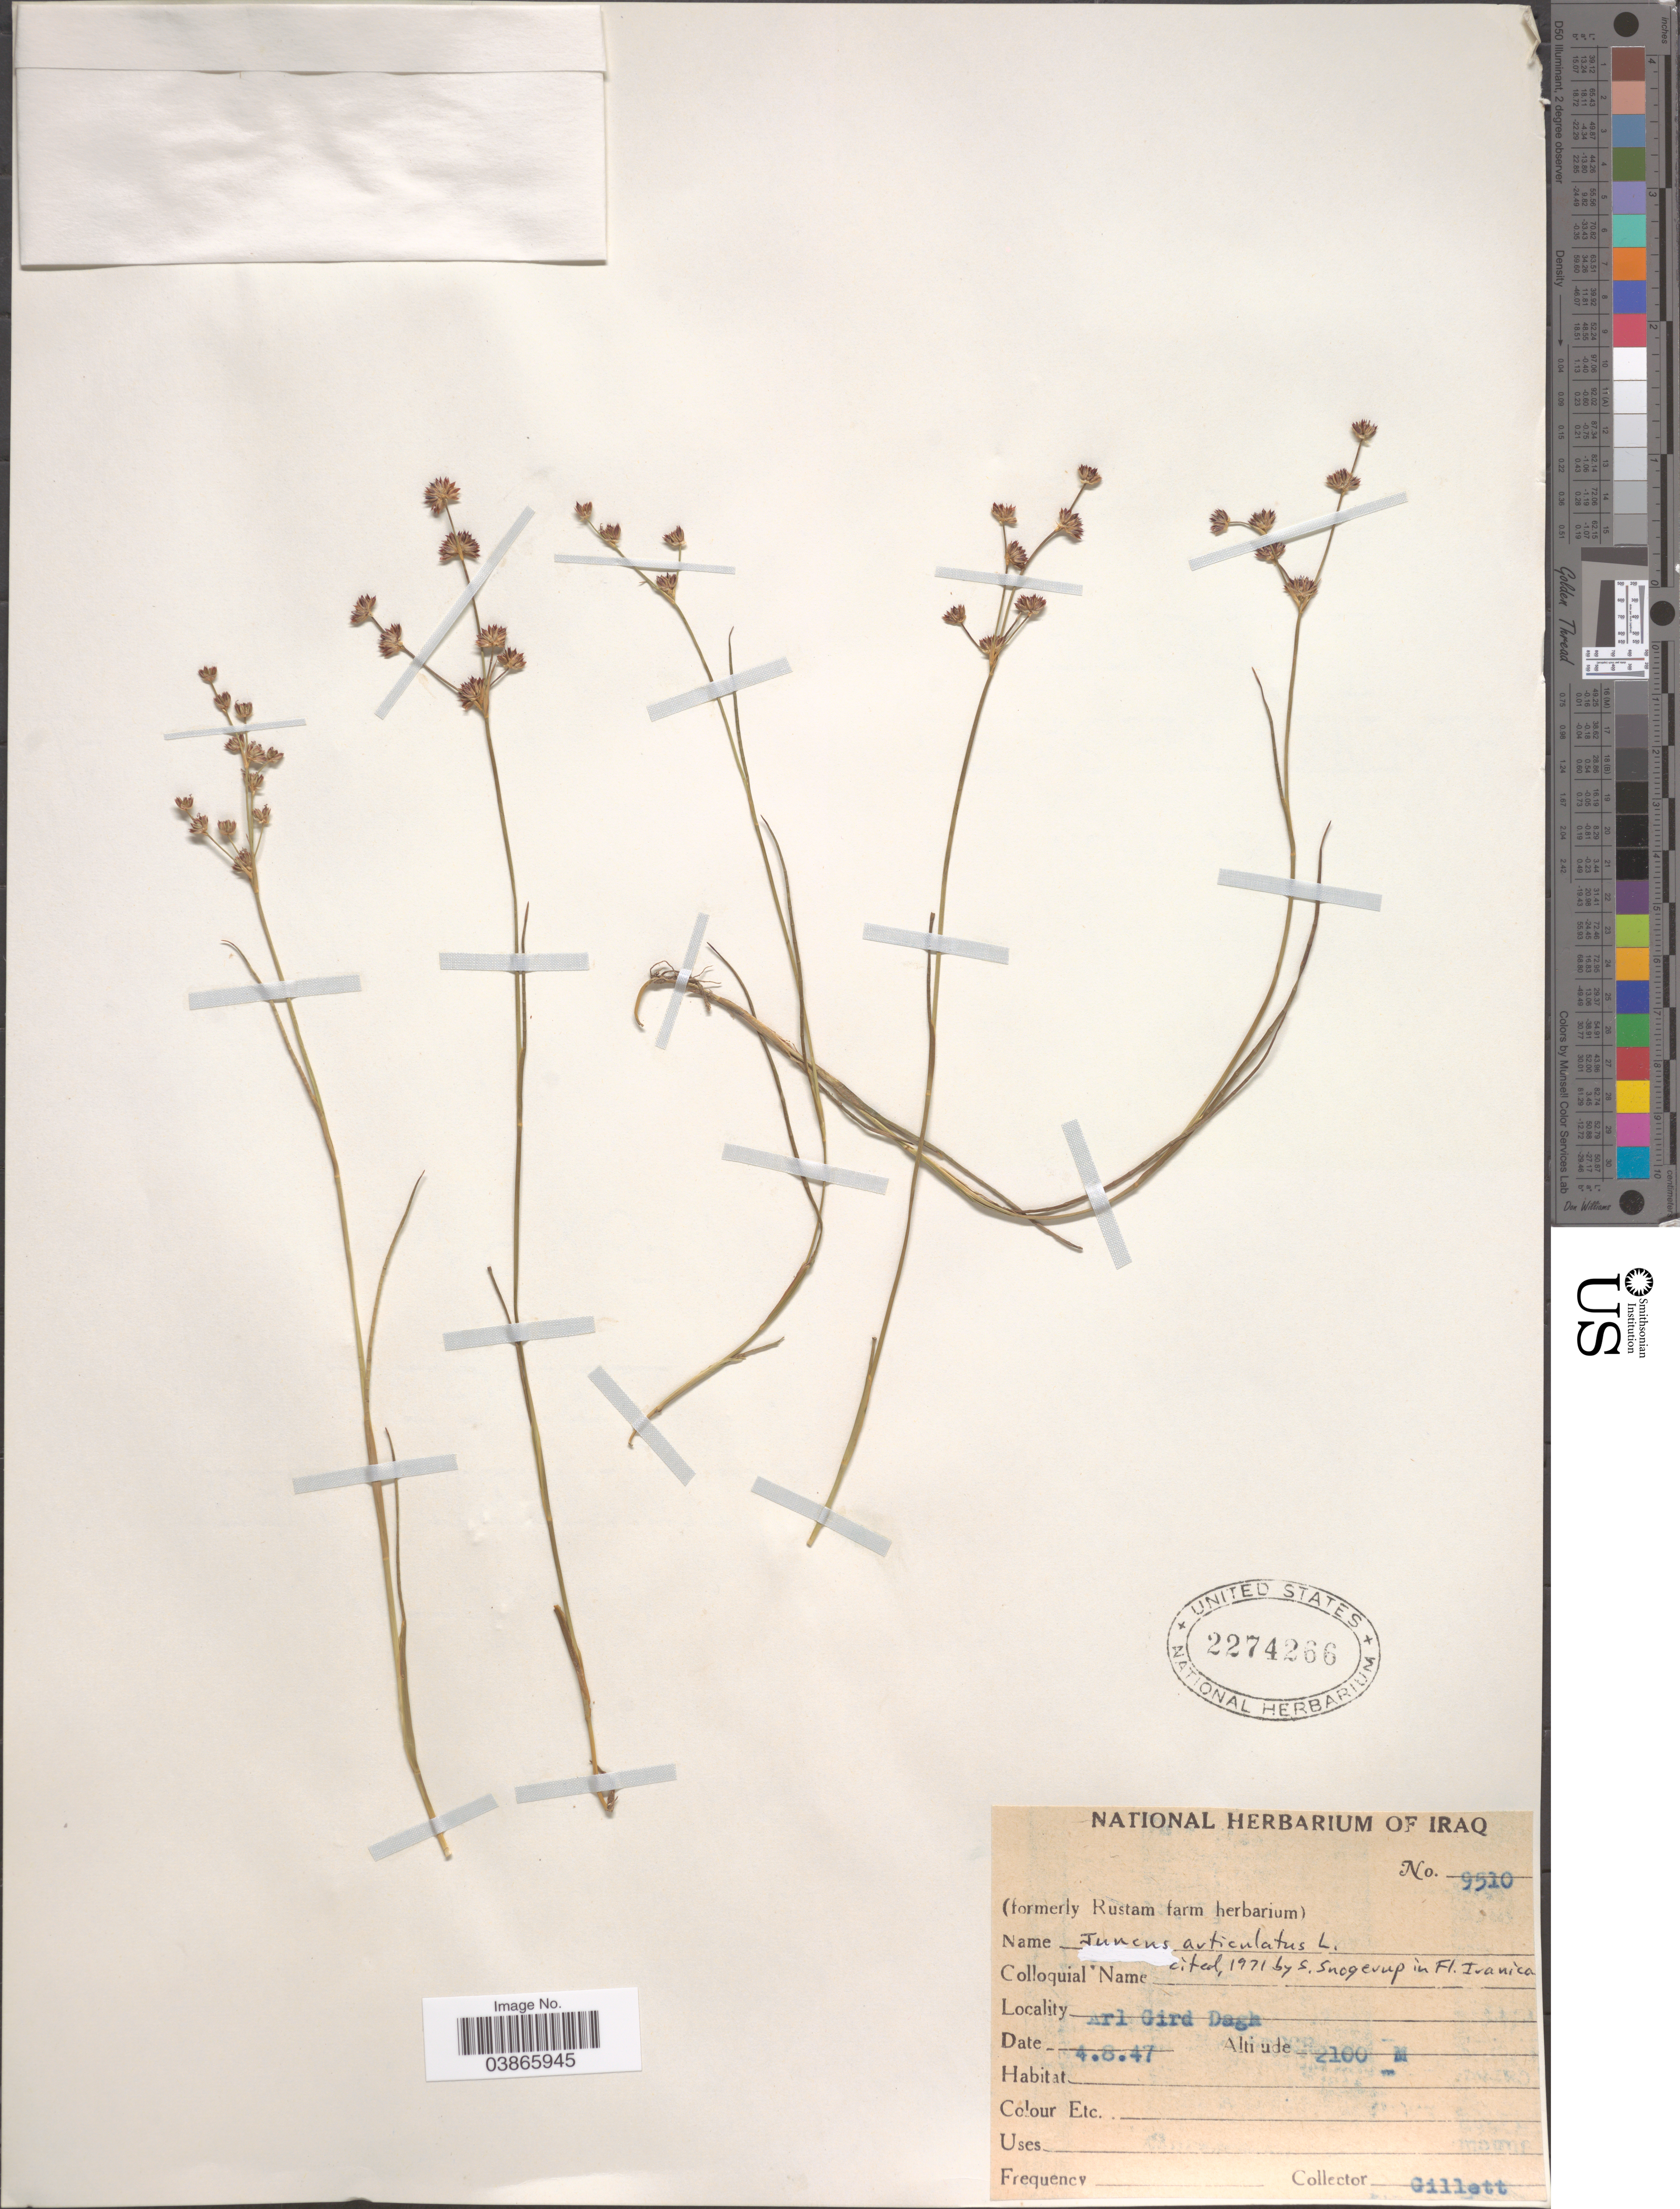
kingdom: Plantae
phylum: Tracheophyta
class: Liliopsida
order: Poales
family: Juncaceae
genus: Juncus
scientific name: Juncus articulatus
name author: L.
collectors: Gillett, --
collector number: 9510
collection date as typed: Transcribed d/m/y: 4/8/47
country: Iraq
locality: Arl Gird Dagh.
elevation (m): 2100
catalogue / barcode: US 2274266